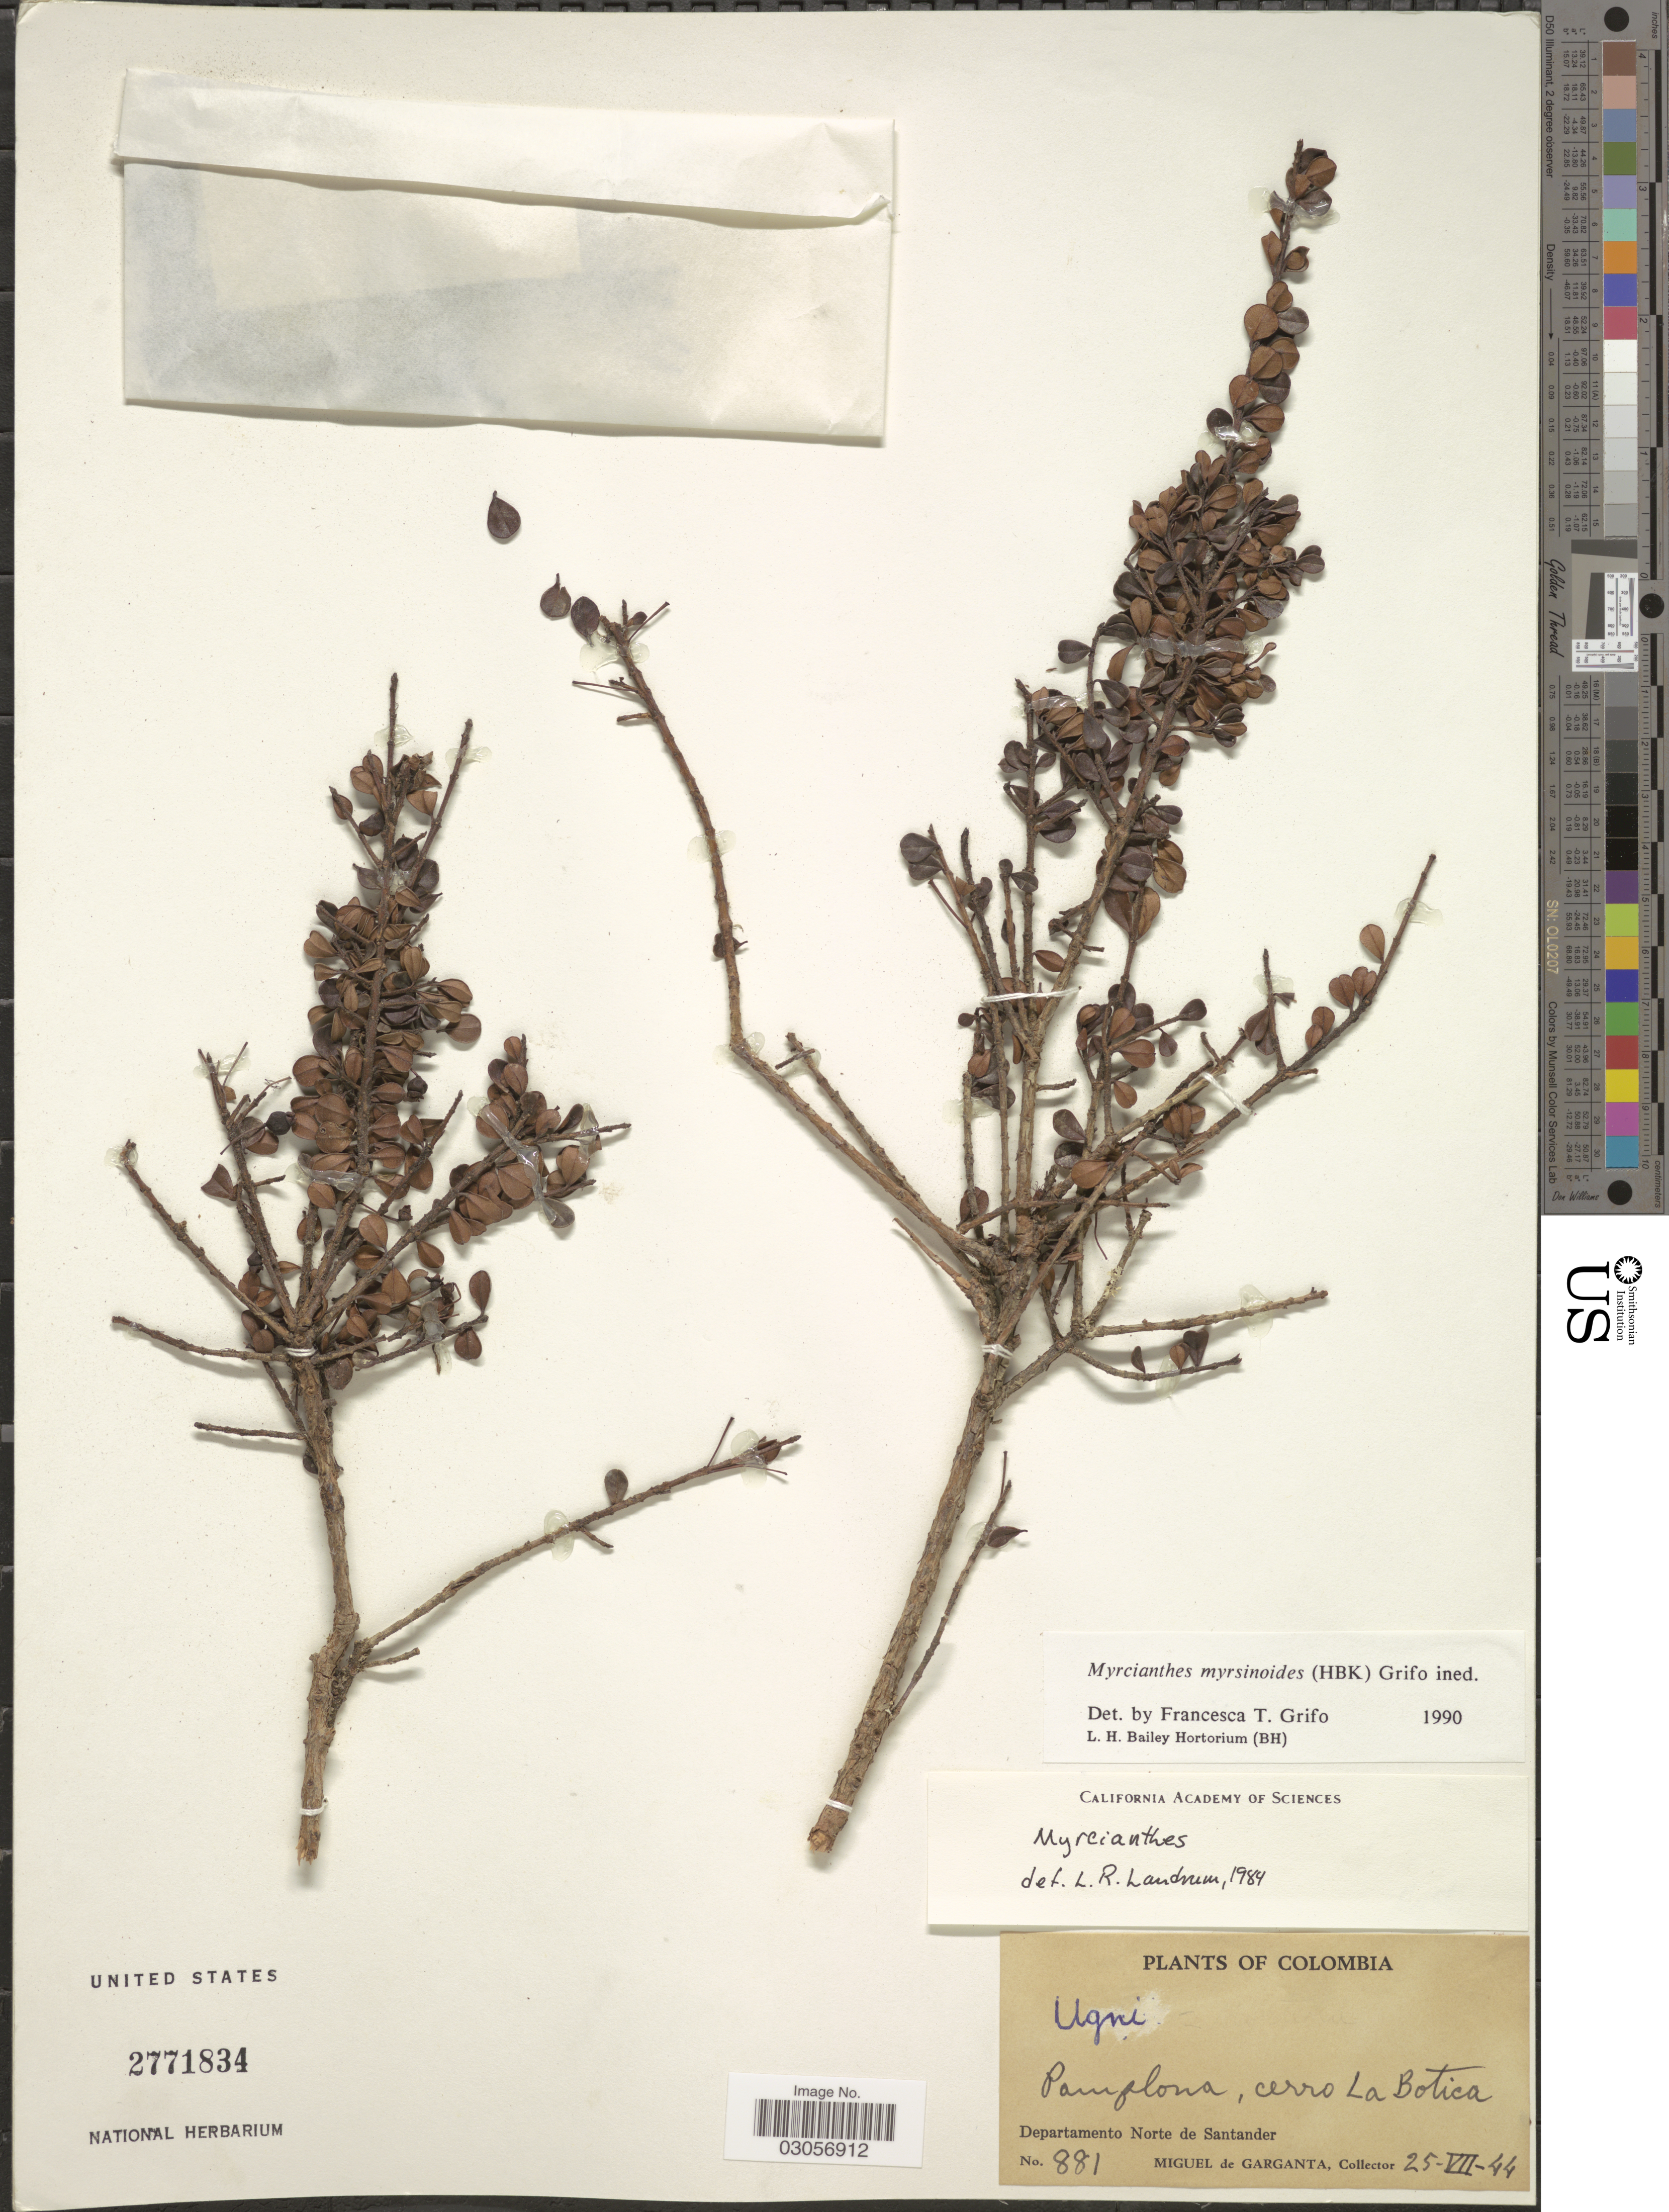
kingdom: Plantae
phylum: Tracheophyta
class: Magnoliopsida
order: Myrtales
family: Myrtaceae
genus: Myrcianthes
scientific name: Myrcianthes myrsinoides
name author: (Kunth) Grifo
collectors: M. Garganta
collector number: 881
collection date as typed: Transcribed d/m/y: 25/7/44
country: Colombia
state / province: Norte de Santander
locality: Pamplona, cerro La Botica, Departamento Norte de Santander.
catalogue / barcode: US 2771834